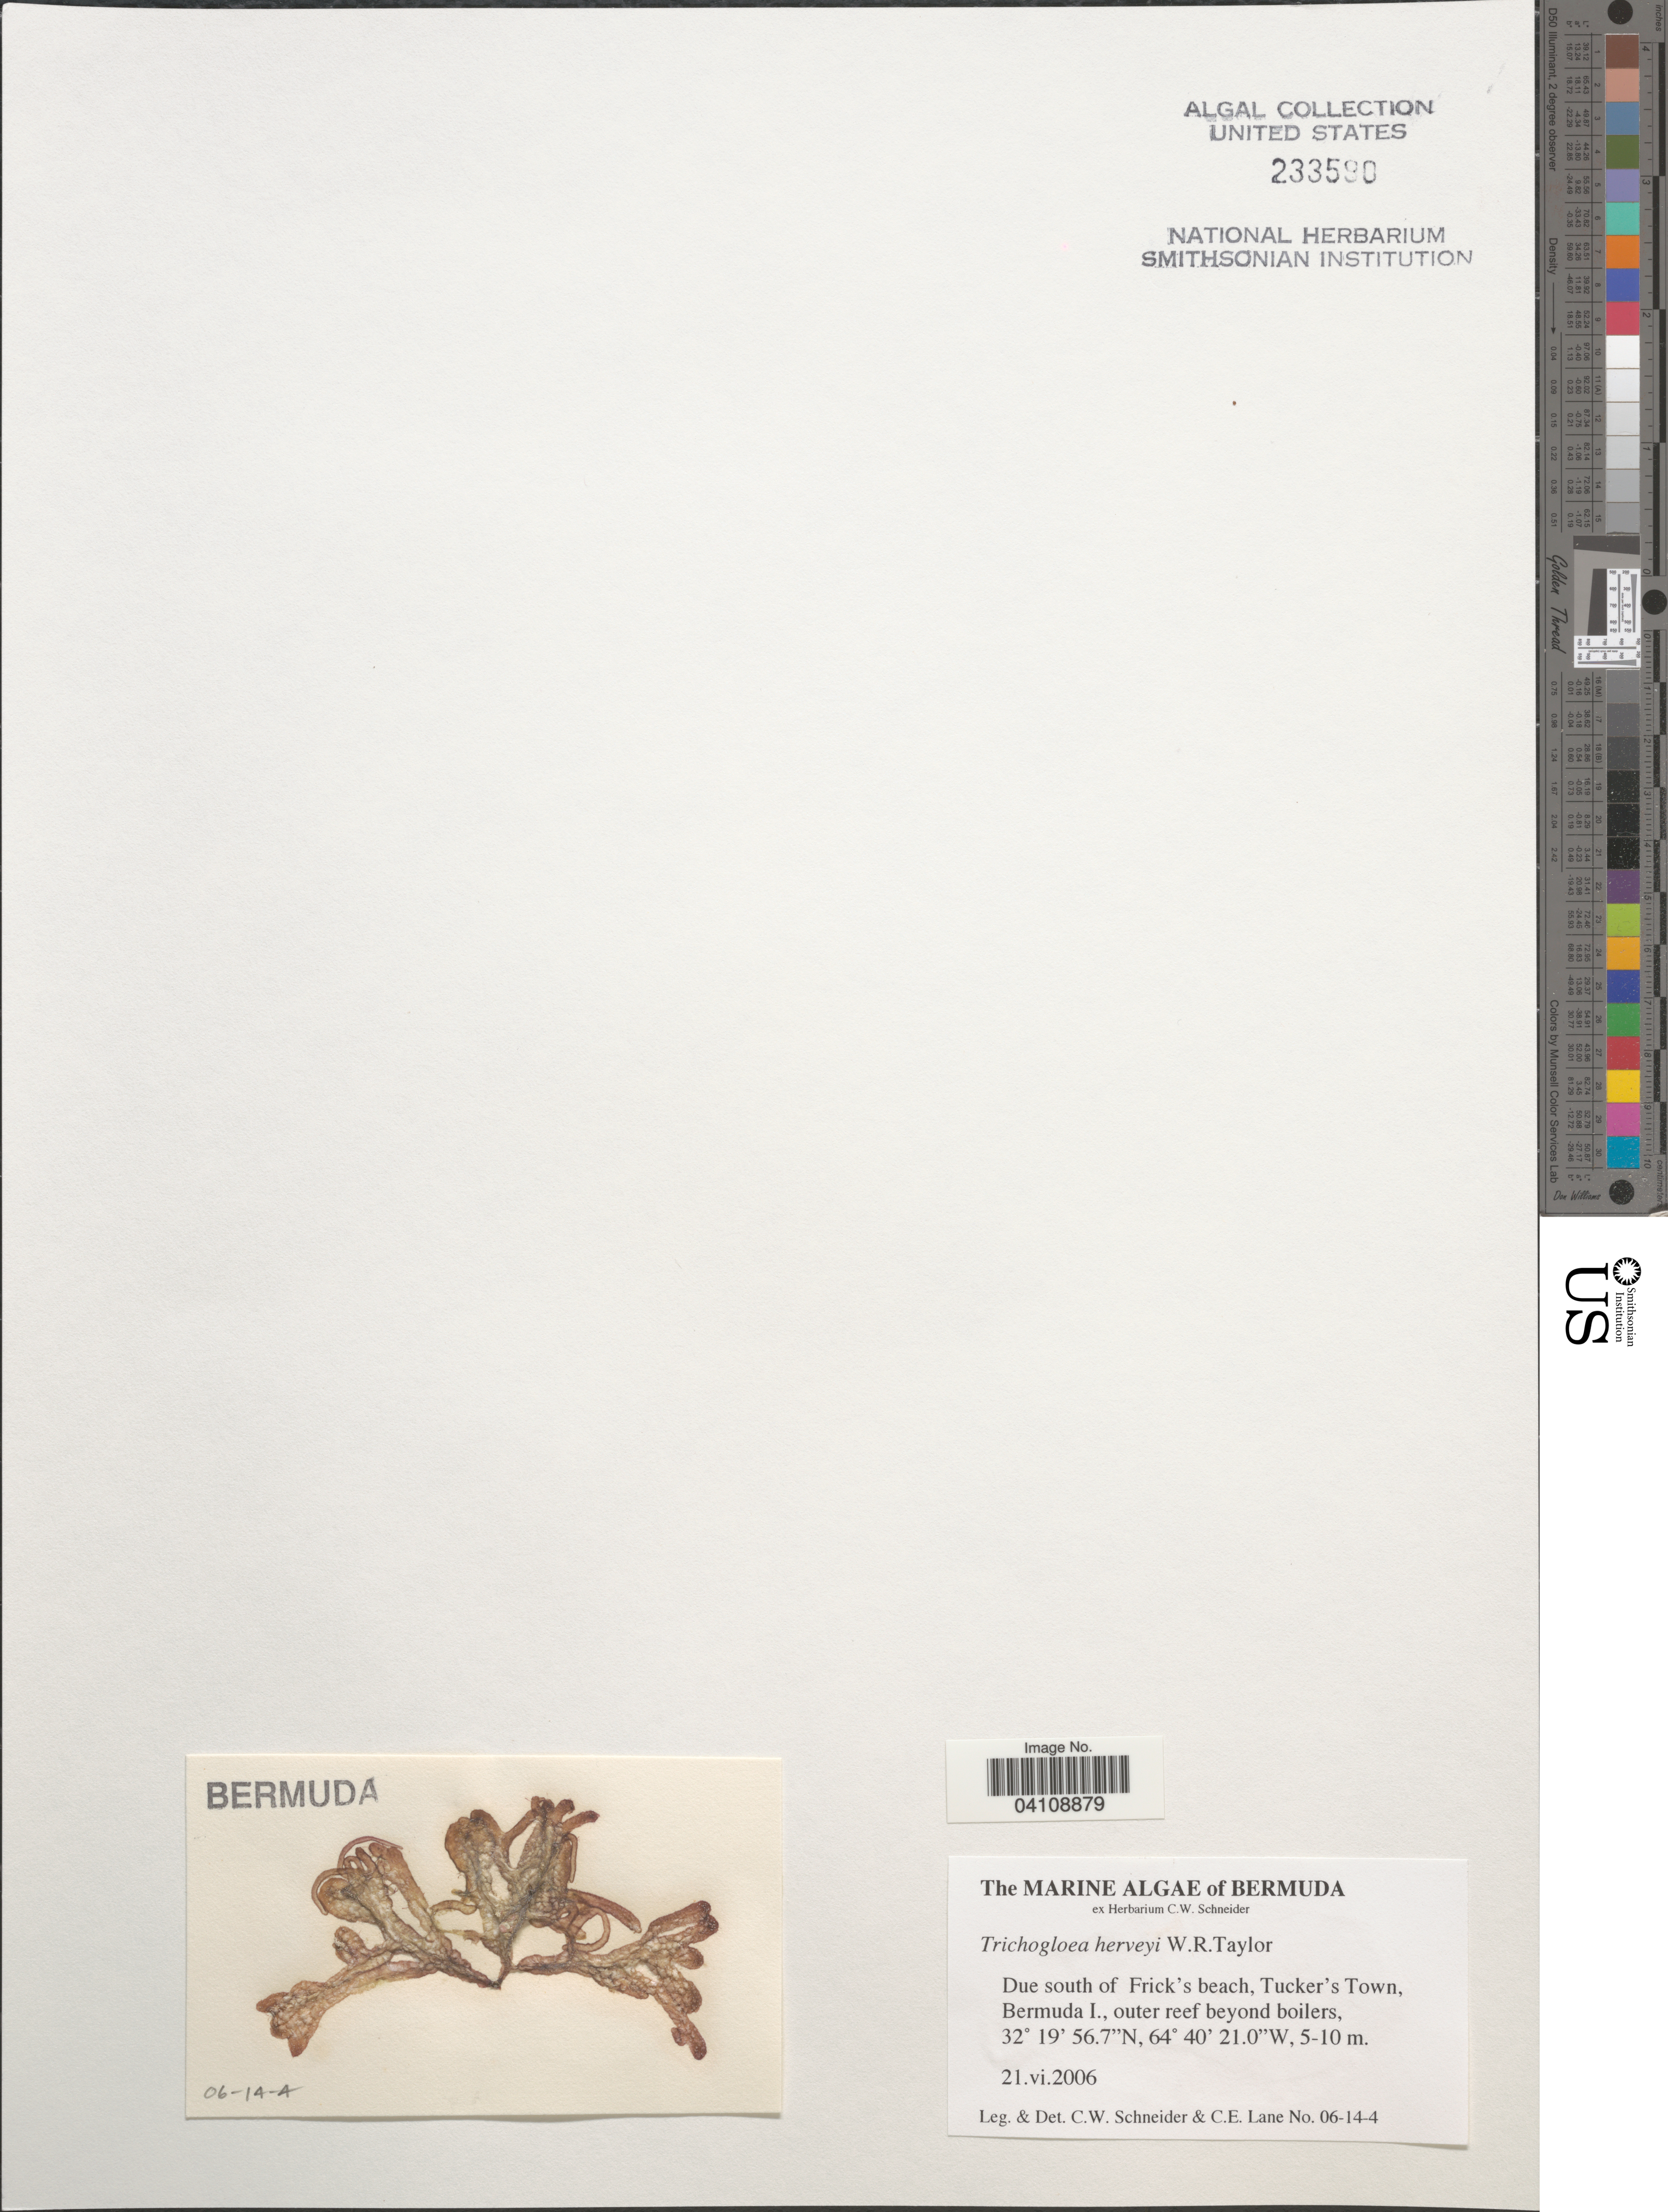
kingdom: Plantae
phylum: Rhodophyta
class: Florideophyceae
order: Nemaliales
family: Liagoraceae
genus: Trichogloea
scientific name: Trichogloea herveyi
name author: W.R. Taylor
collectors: C. W.Schneider & C. E. Lane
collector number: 06-14-4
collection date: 2006-06-21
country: Bermuda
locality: Due south of Frick's beach, Tucker's Town, Bermuda I., outer reef beyond boilers.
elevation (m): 5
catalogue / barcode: US 233590